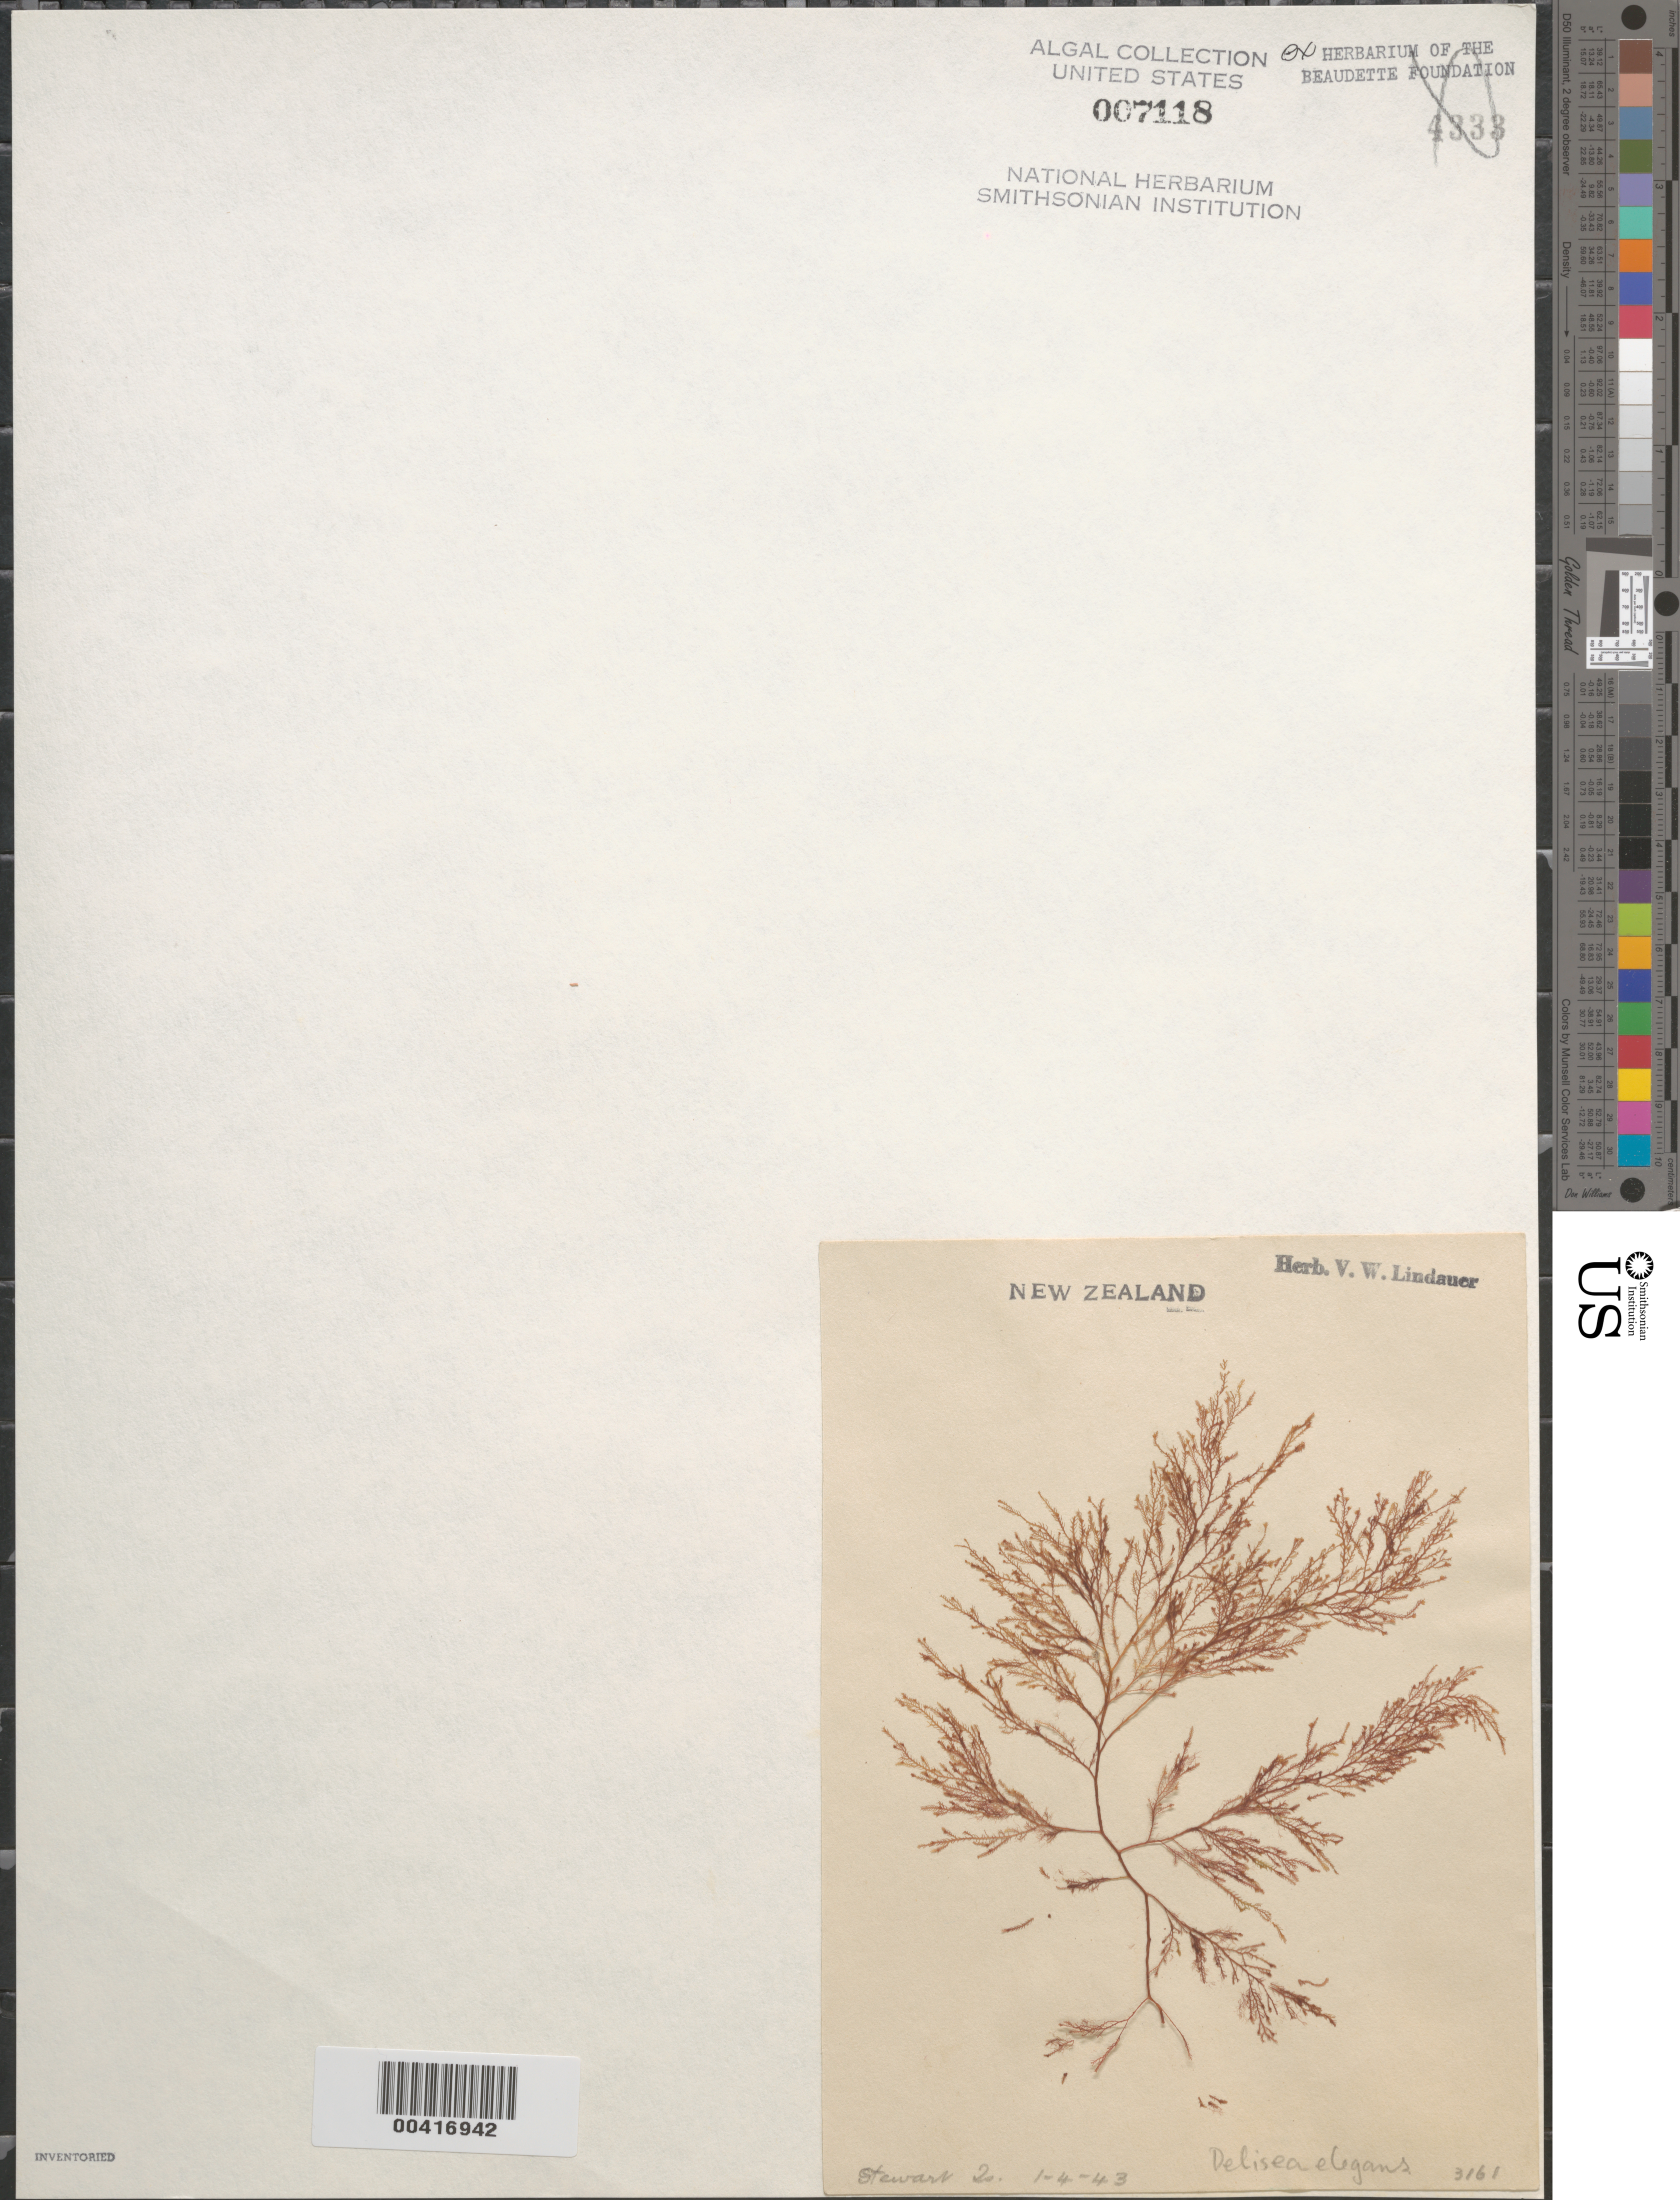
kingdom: Plantae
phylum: Rhodophyta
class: Florideophyceae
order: Bonnemaisoniales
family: Bonnemaisoniaceae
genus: Delisea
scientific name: Delisea elegans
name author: J.V.Lamouroux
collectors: V. Lindauer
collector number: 3161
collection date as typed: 01 Apr 1943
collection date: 1943-04-01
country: New Zealand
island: Stewart Island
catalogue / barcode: US 7118